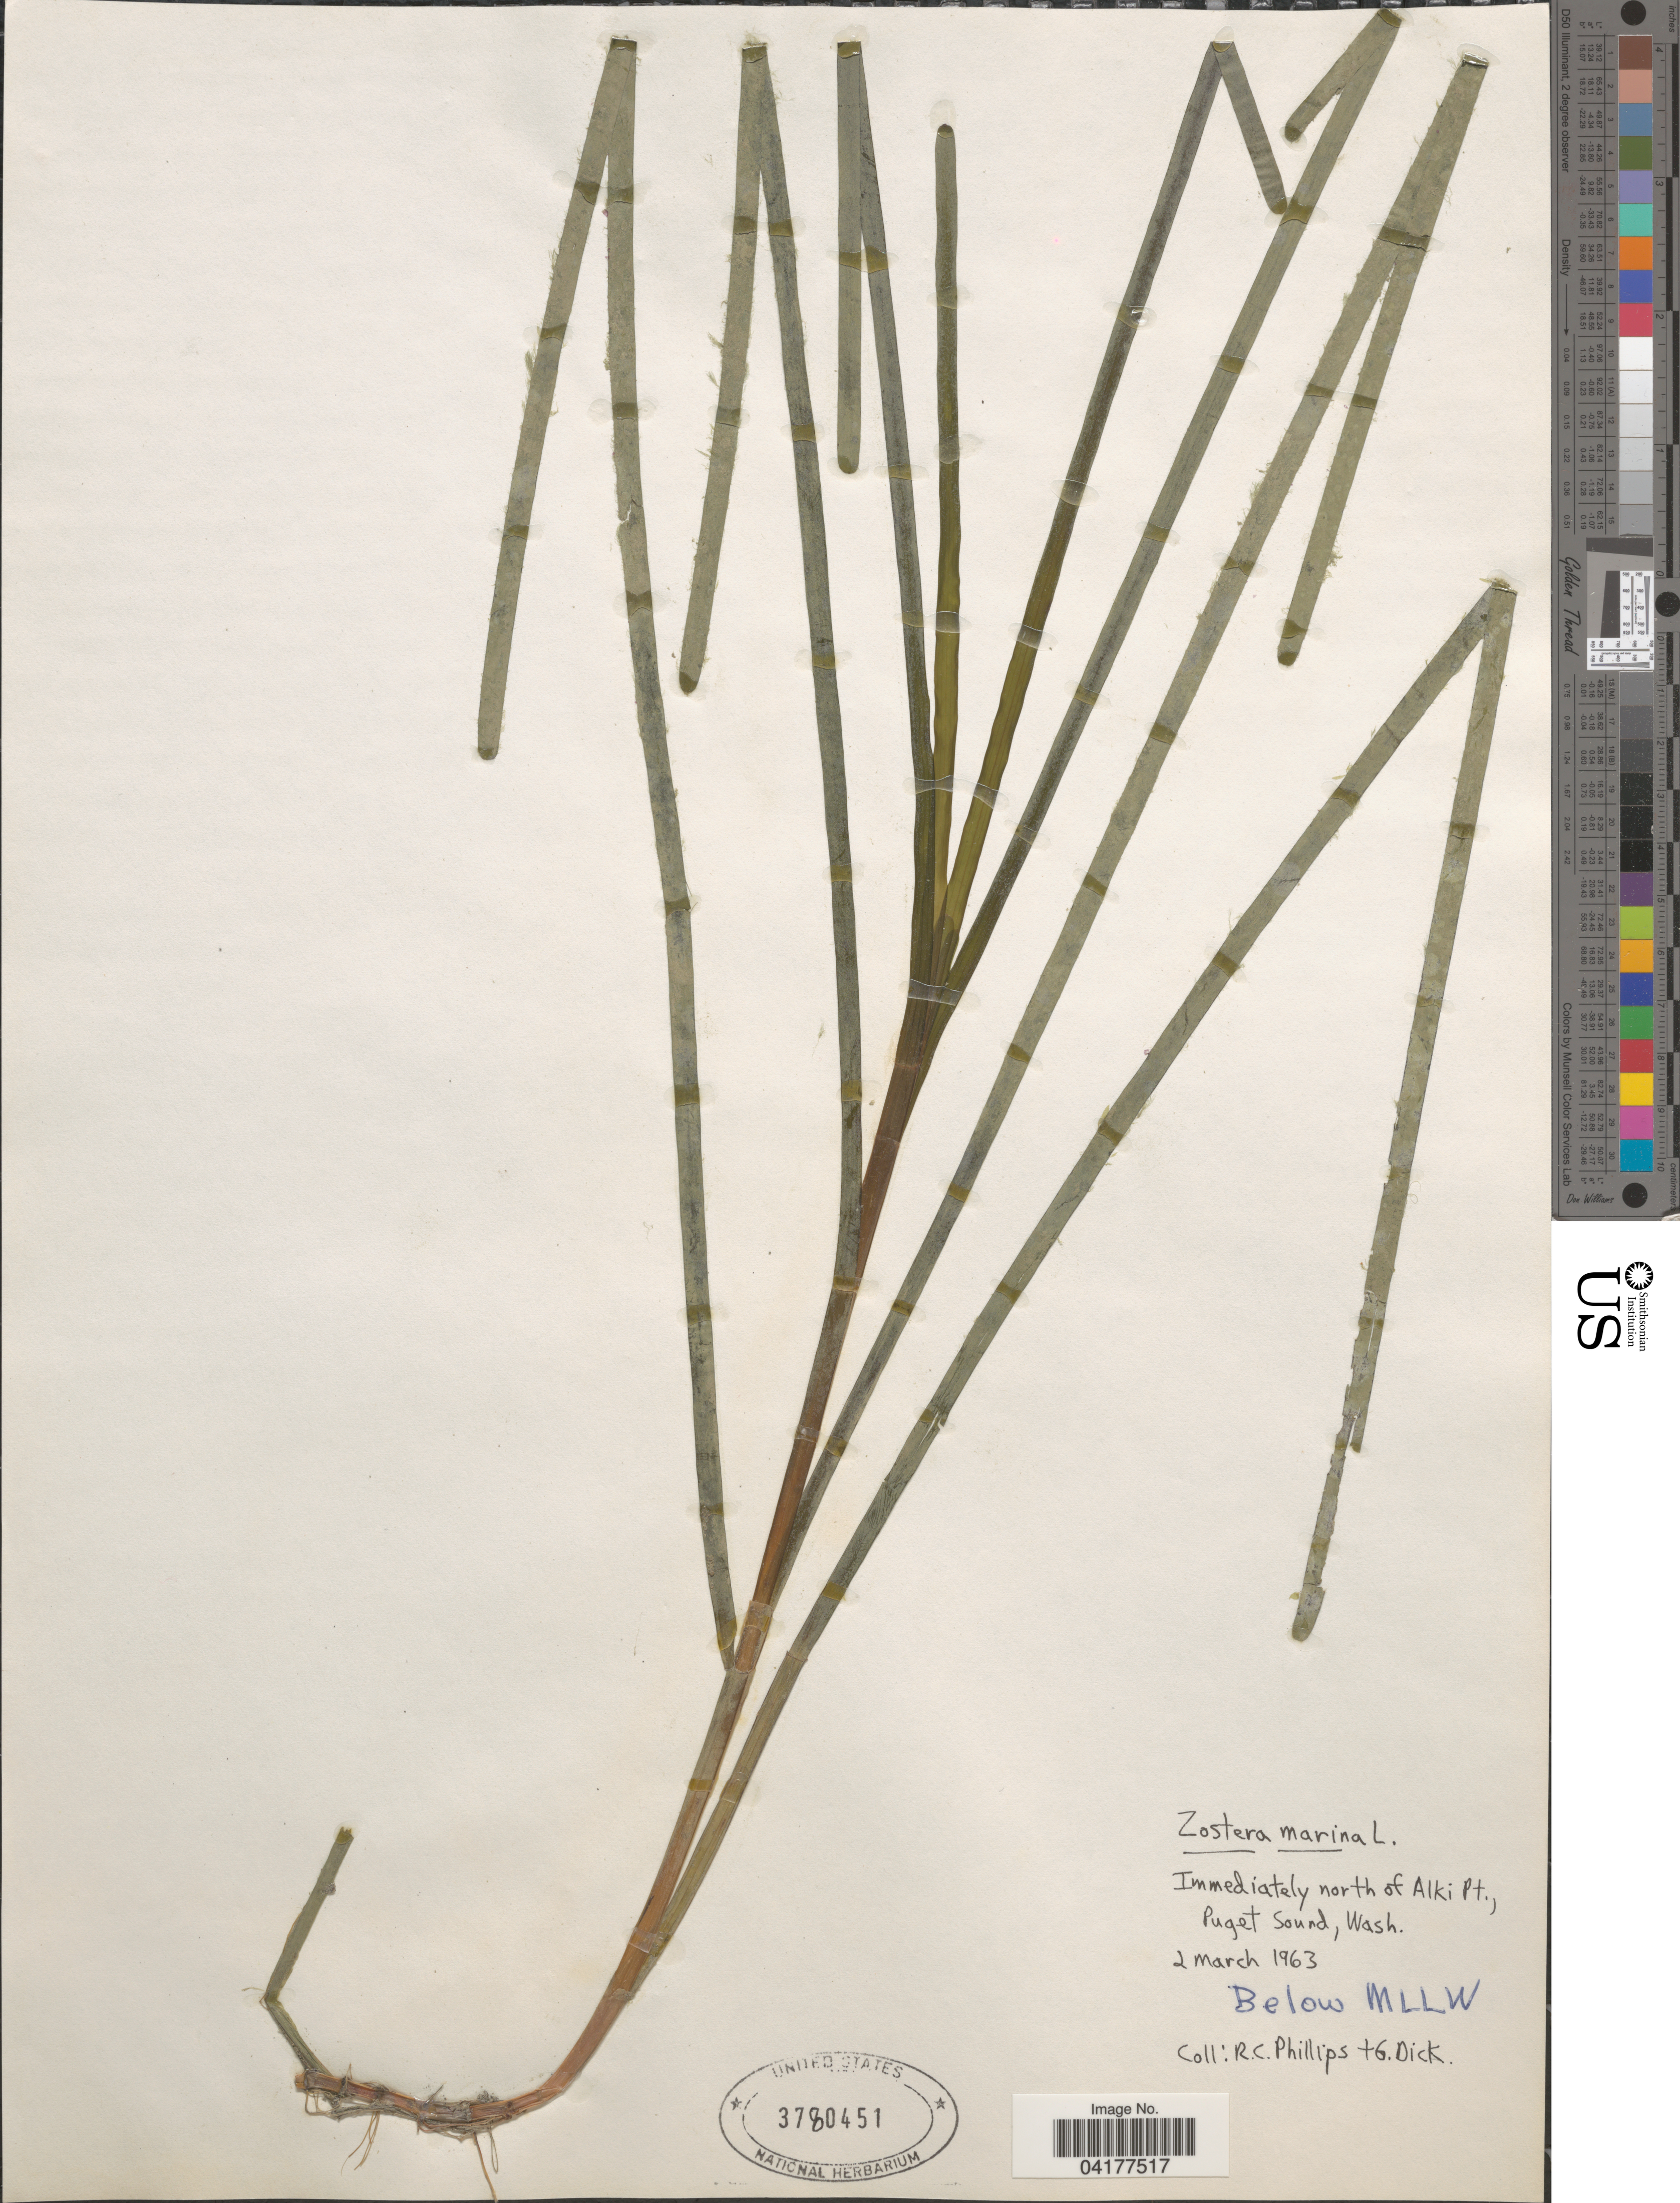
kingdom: Plantae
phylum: Tracheophyta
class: Liliopsida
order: Alismatales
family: Zosteraceae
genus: Zostera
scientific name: Zostera marina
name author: L.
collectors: R. C. Phillips & G. Dick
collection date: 1963-03-02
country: United States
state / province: Washington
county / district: King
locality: Immediately north of Alki Pt., Puget Sound. Below MLLW.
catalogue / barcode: US 3780451